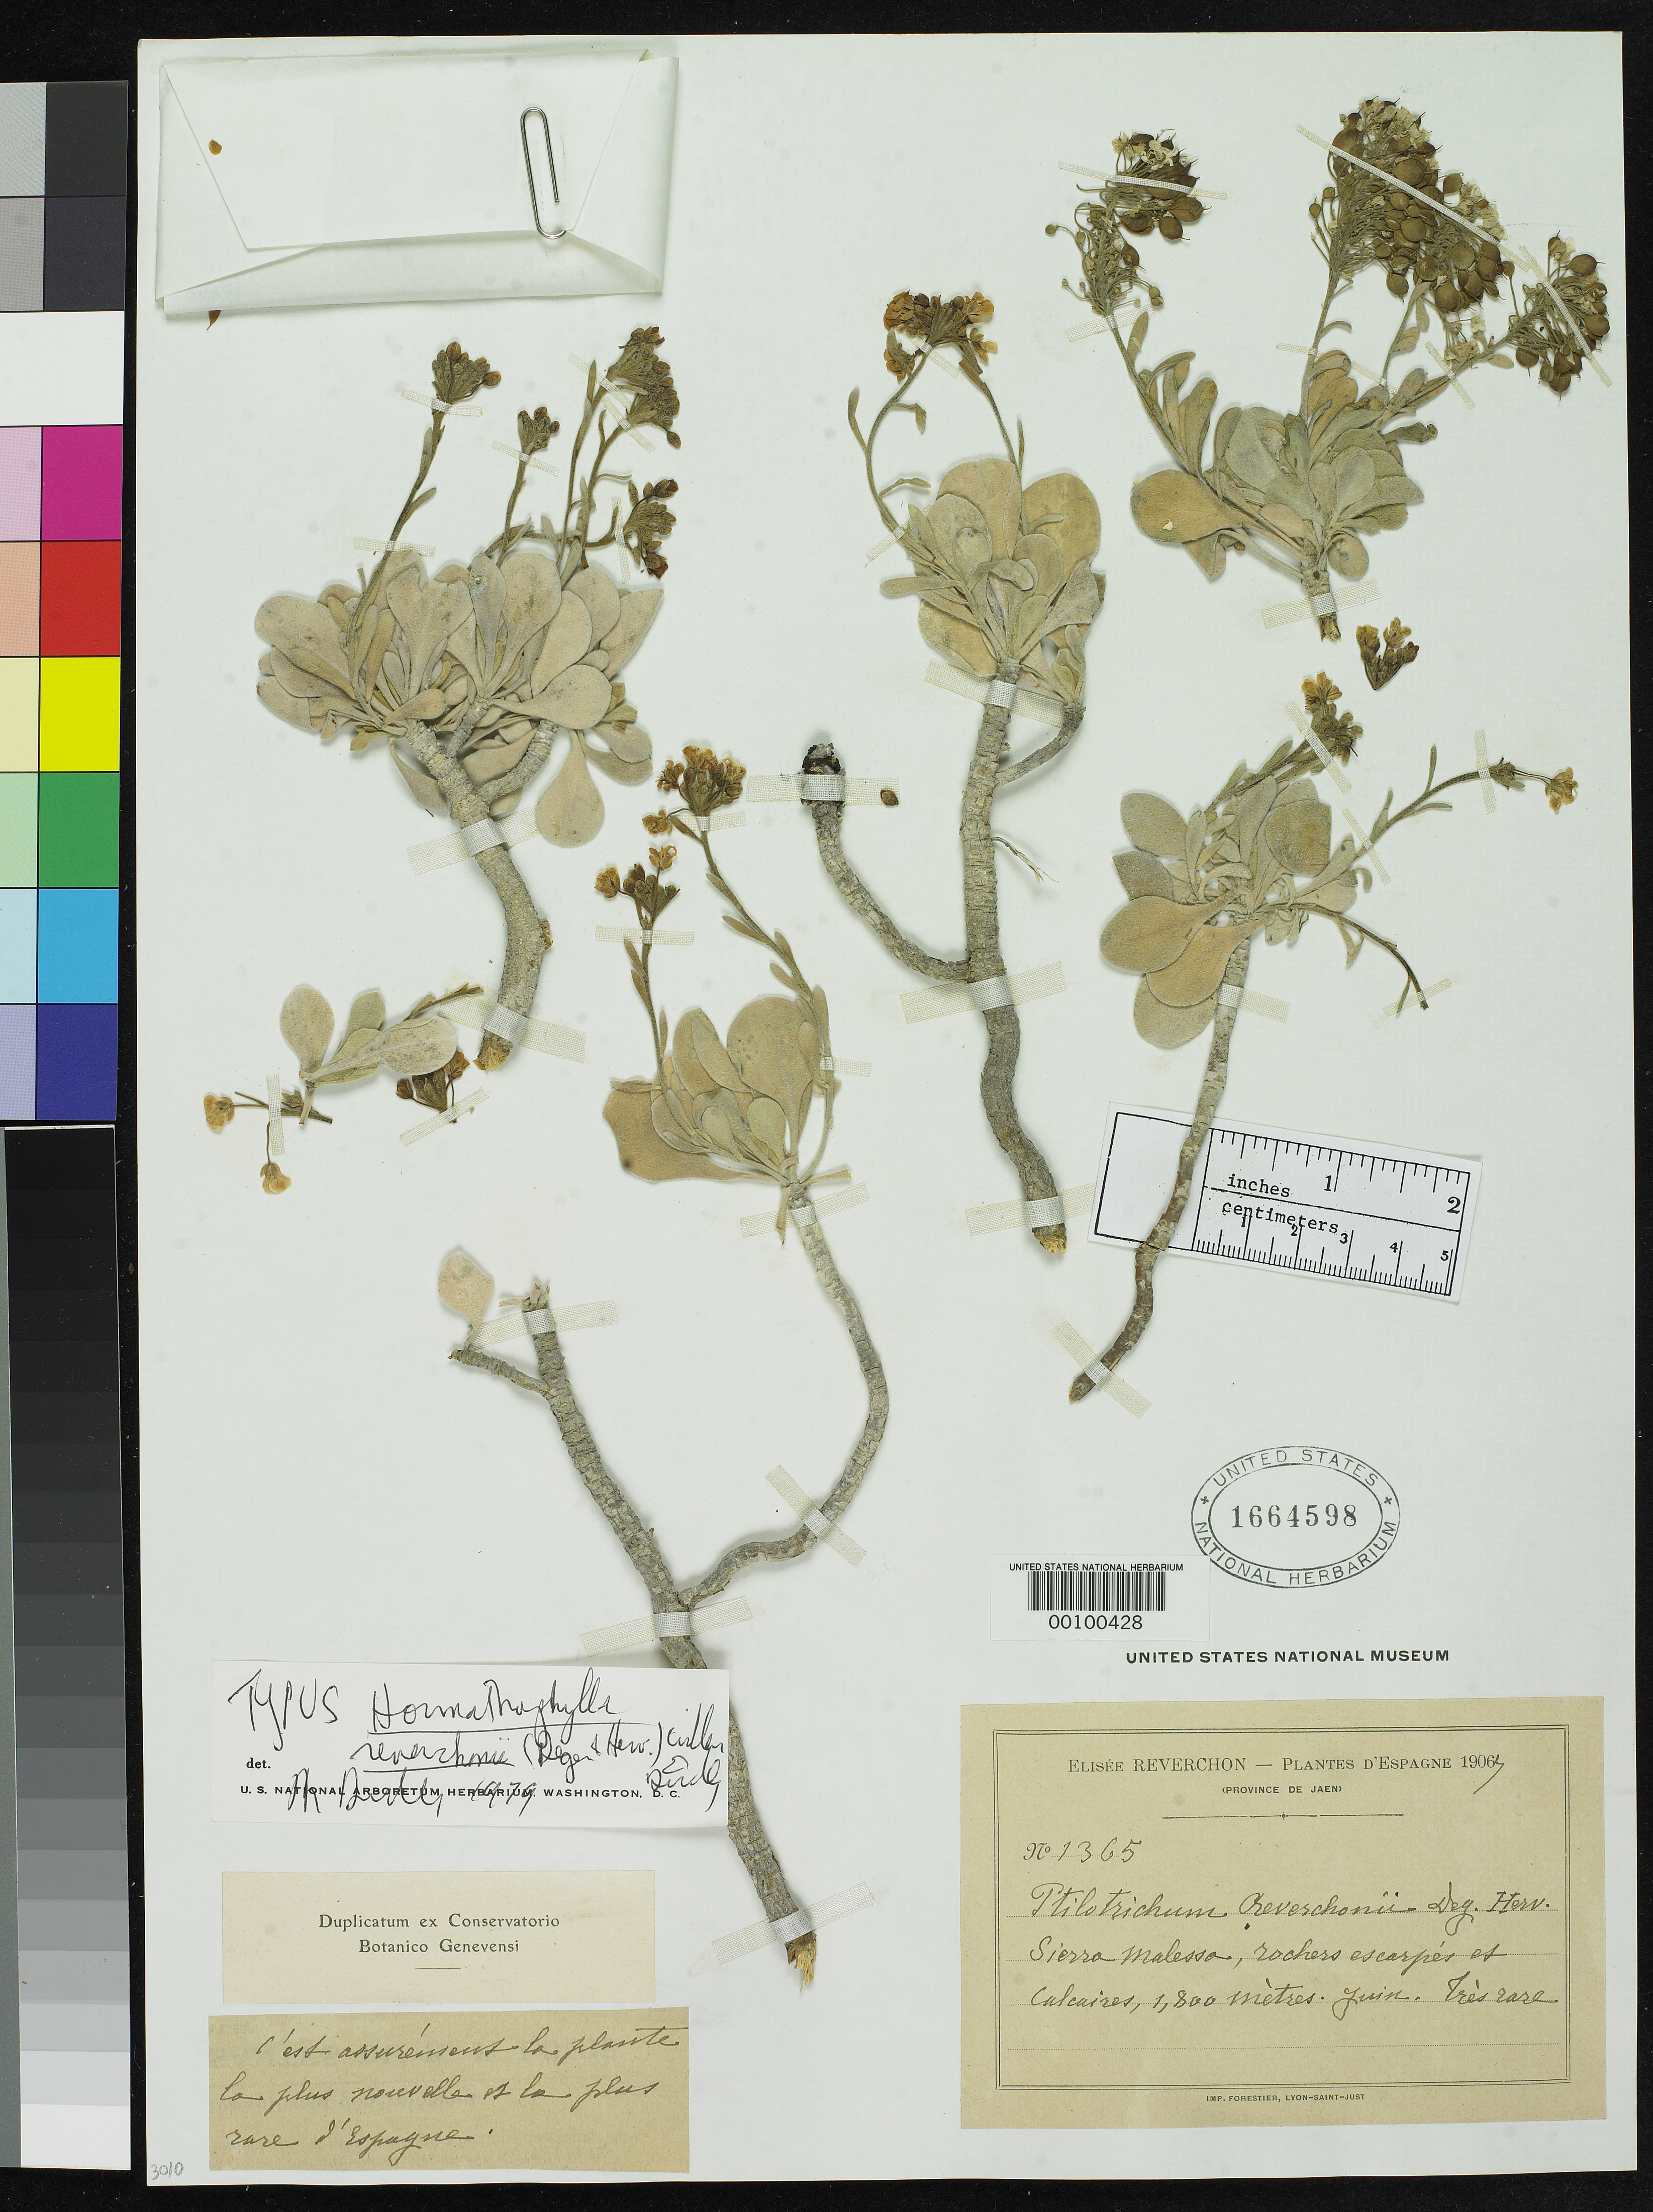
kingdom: Plantae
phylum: Tracheophyta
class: Magnoliopsida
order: Brassicales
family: Brassicaceae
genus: Ptilotrichum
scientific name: Ptilotrichum reverchonii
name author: Degen & Hervier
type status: Isotype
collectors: E. Reverchon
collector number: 1365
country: Spain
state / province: Andalucía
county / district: Jaen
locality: Sierra Malessa.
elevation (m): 1800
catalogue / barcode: US 1664598